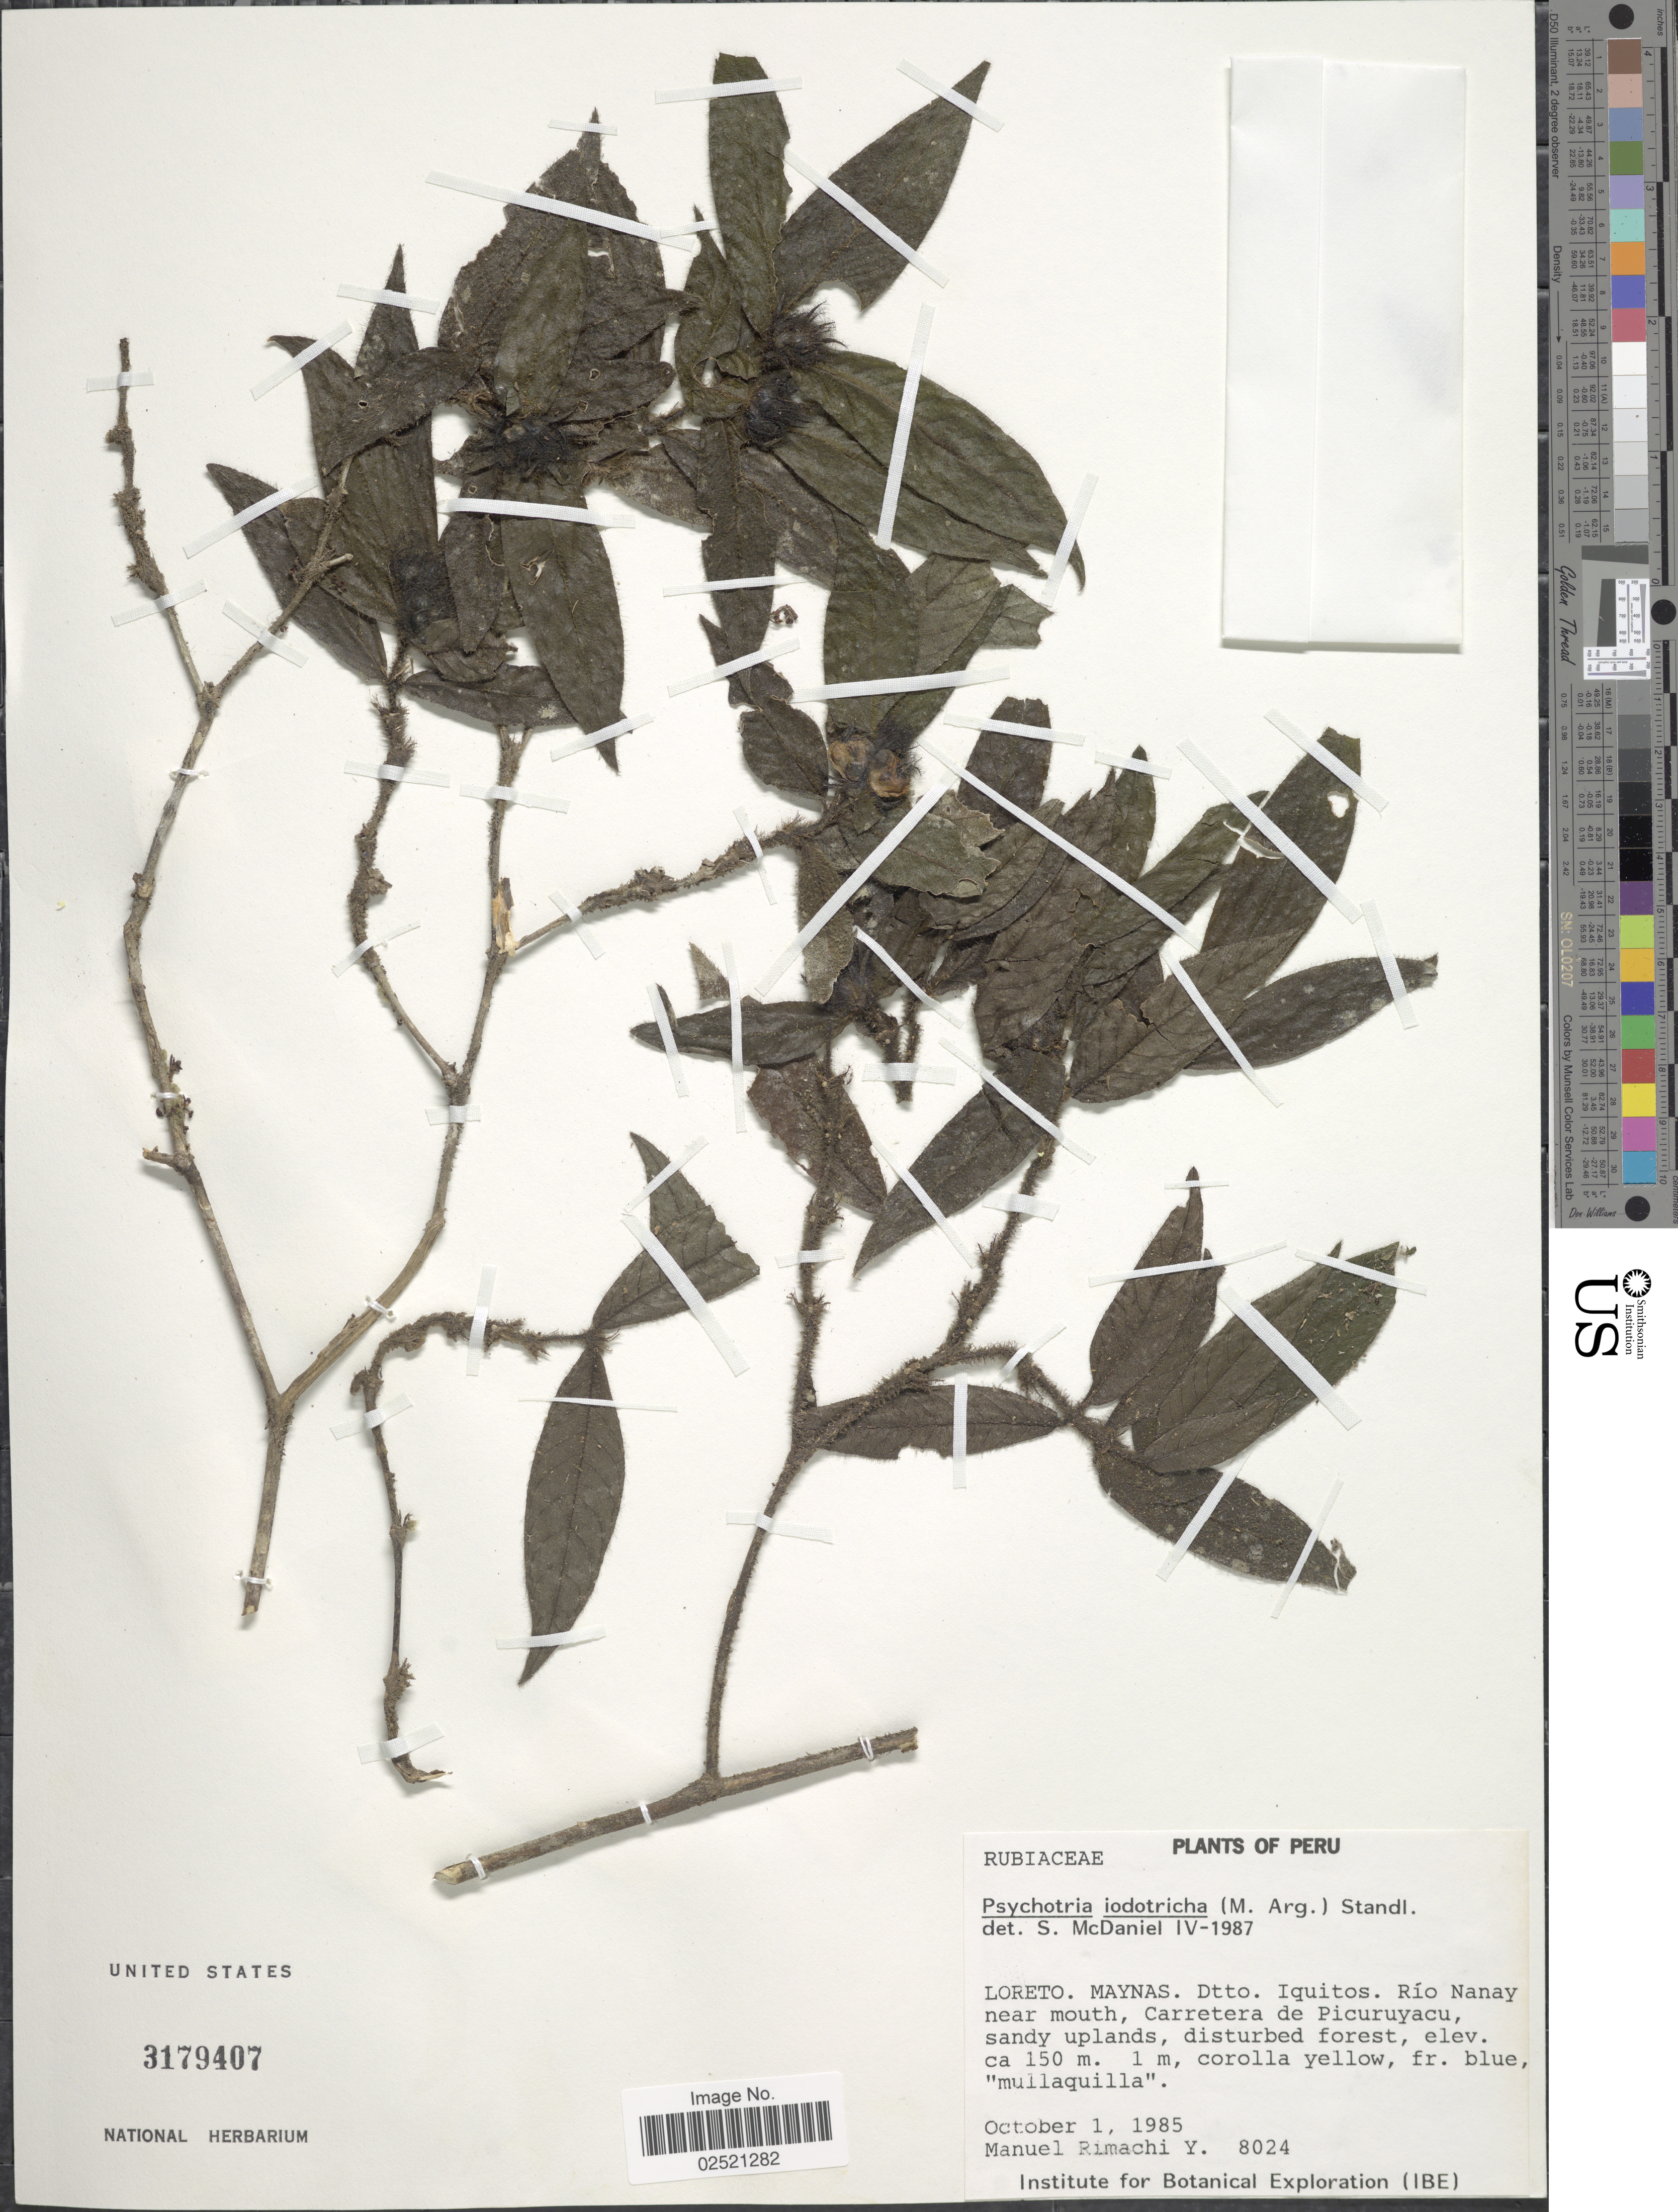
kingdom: Plantae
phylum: Tracheophyta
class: Magnoliopsida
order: Gentianales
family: Rubiaceae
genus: Psychotria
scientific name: Psychotria iodotricha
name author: Müll. Arg.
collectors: M. Rimachi Y.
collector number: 8024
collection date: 1985-10-01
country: Peru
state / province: Loreto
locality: Maynas, Dtto. Iquitos, Rio Nanay near mouth, Carretera de Picuruyacu, sandy uplands.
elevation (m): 150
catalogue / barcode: US 3179407